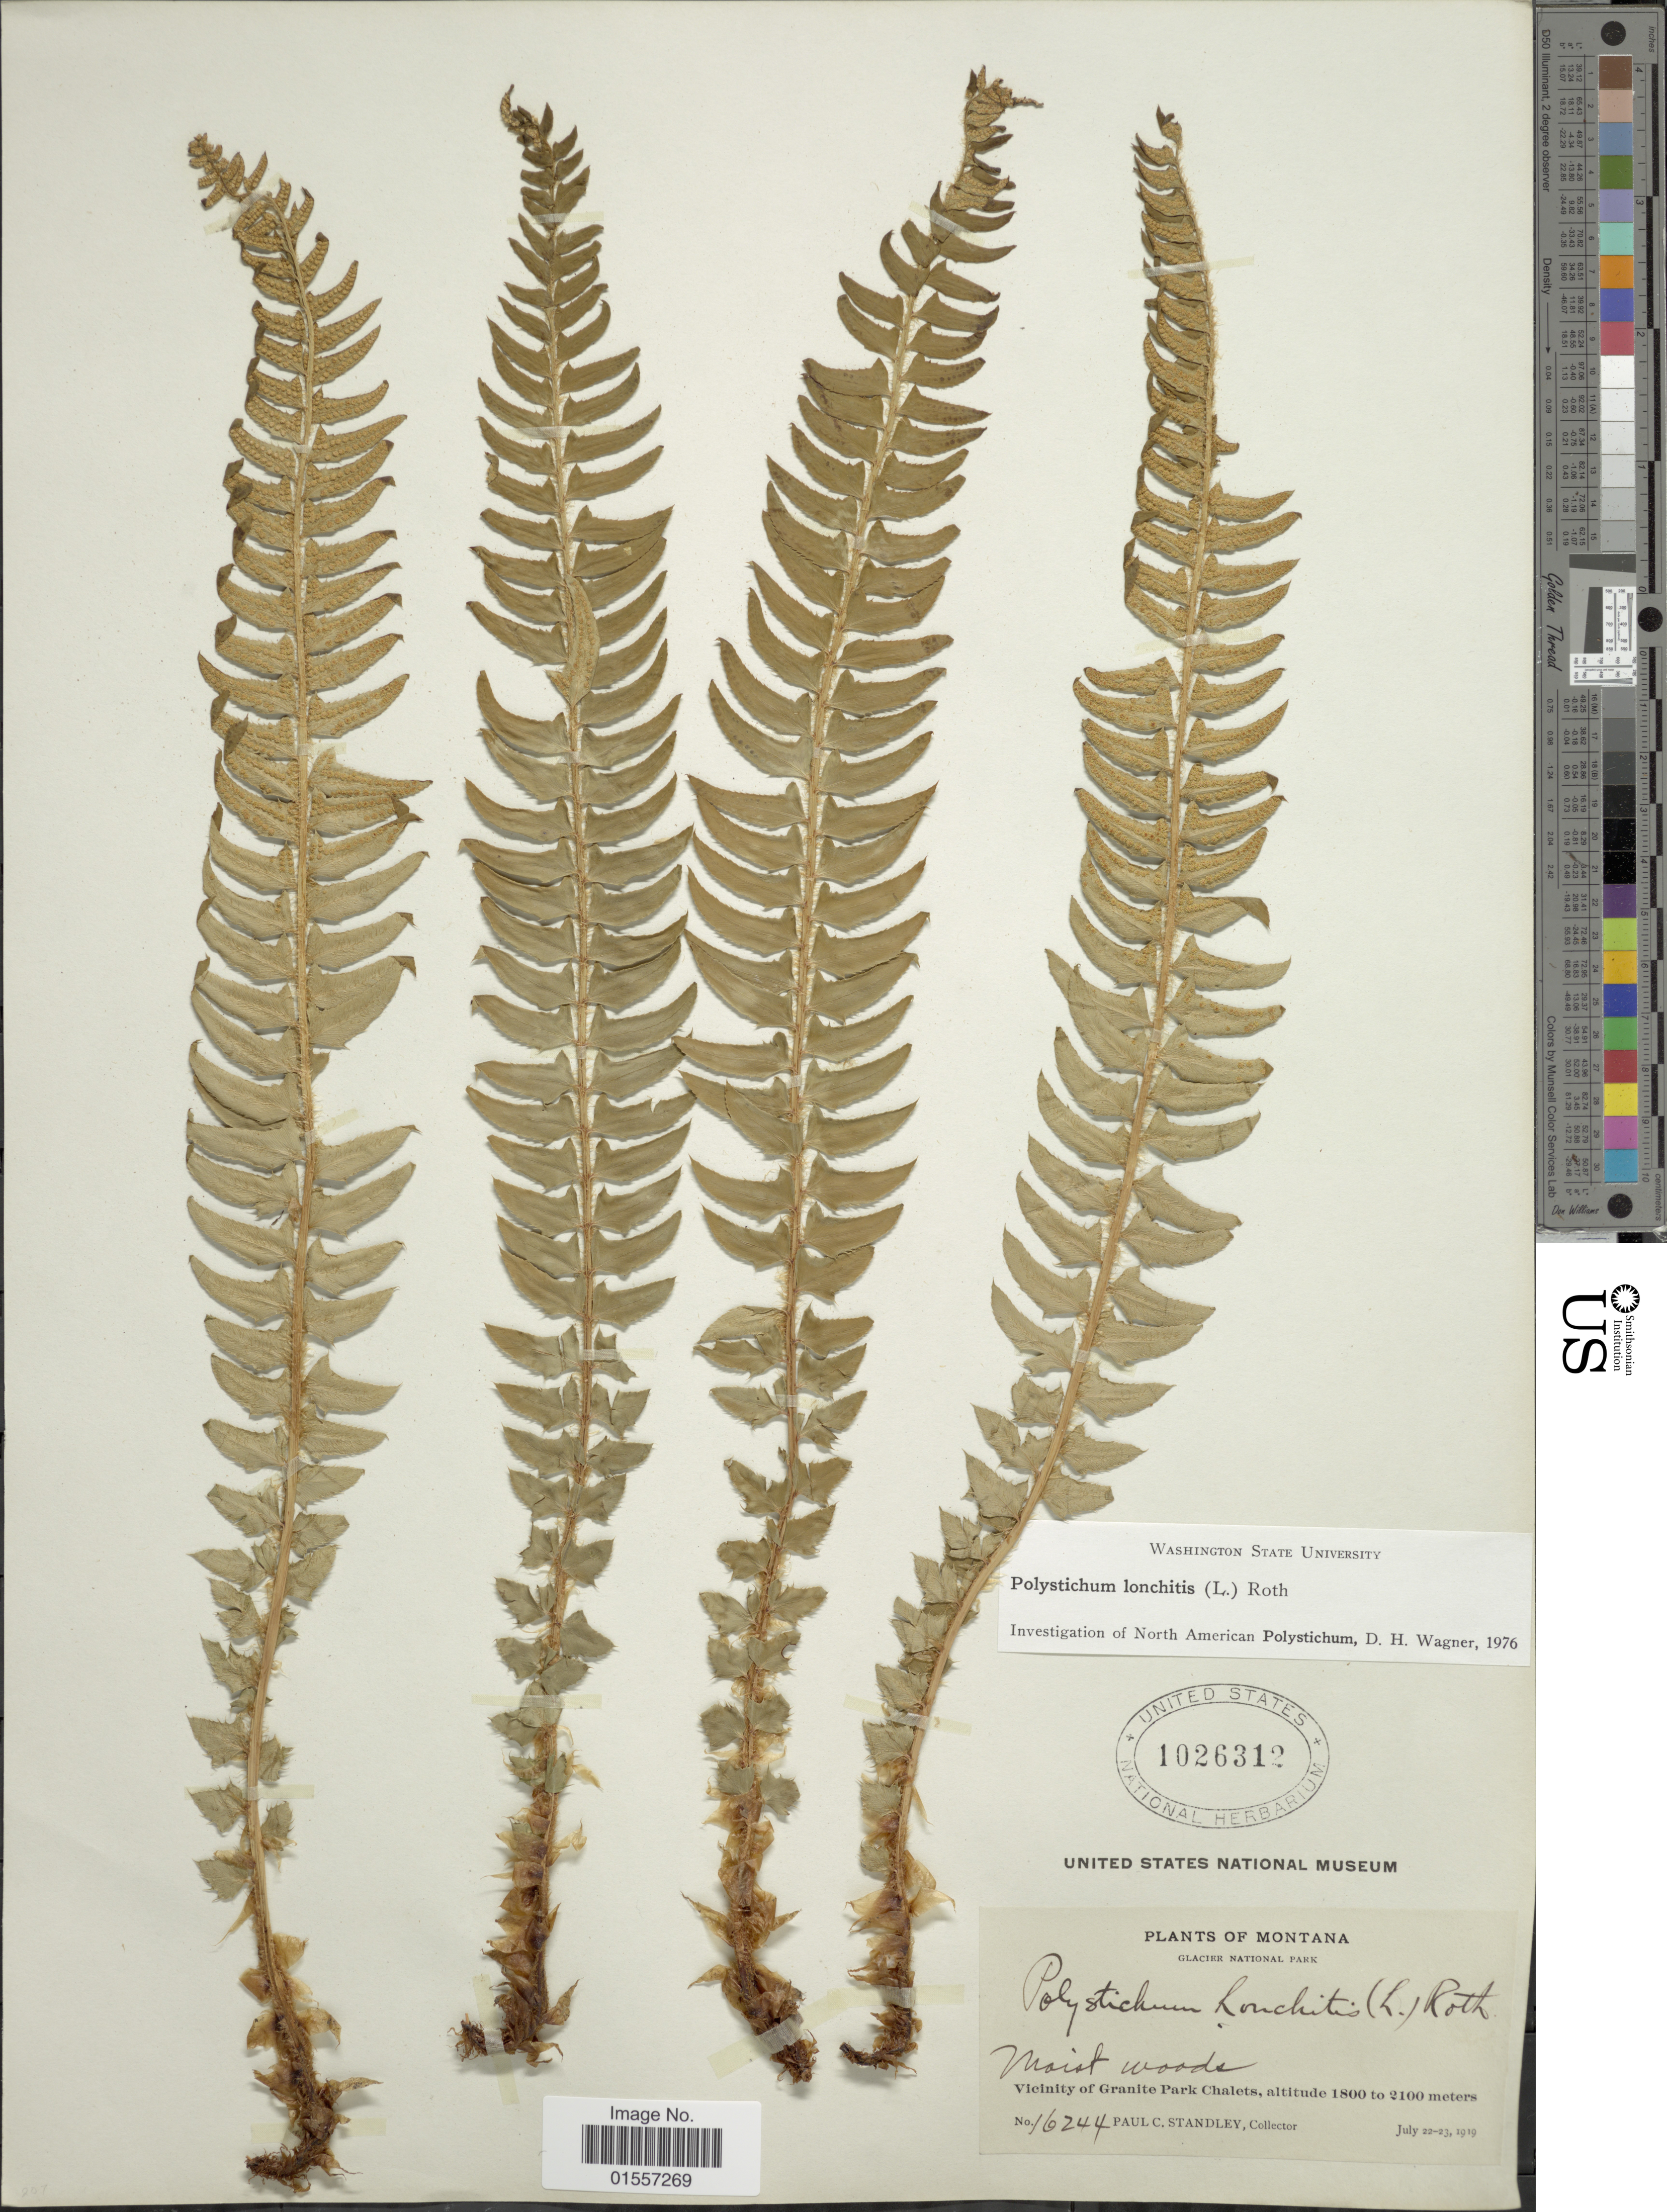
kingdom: Plantae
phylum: Tracheophyta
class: Polypodiopsida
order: Polypodiales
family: Dryopteridaceae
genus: Polystichum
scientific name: Polystichum lonchitis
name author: (Roth) L.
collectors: P. C. Standley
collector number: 16244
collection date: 1919-07-22/1919-07-23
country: United States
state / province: Montana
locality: Glacier National Park, Moist woods, Vicinity of Granite Park Chalets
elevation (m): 1800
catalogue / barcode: US 1026312